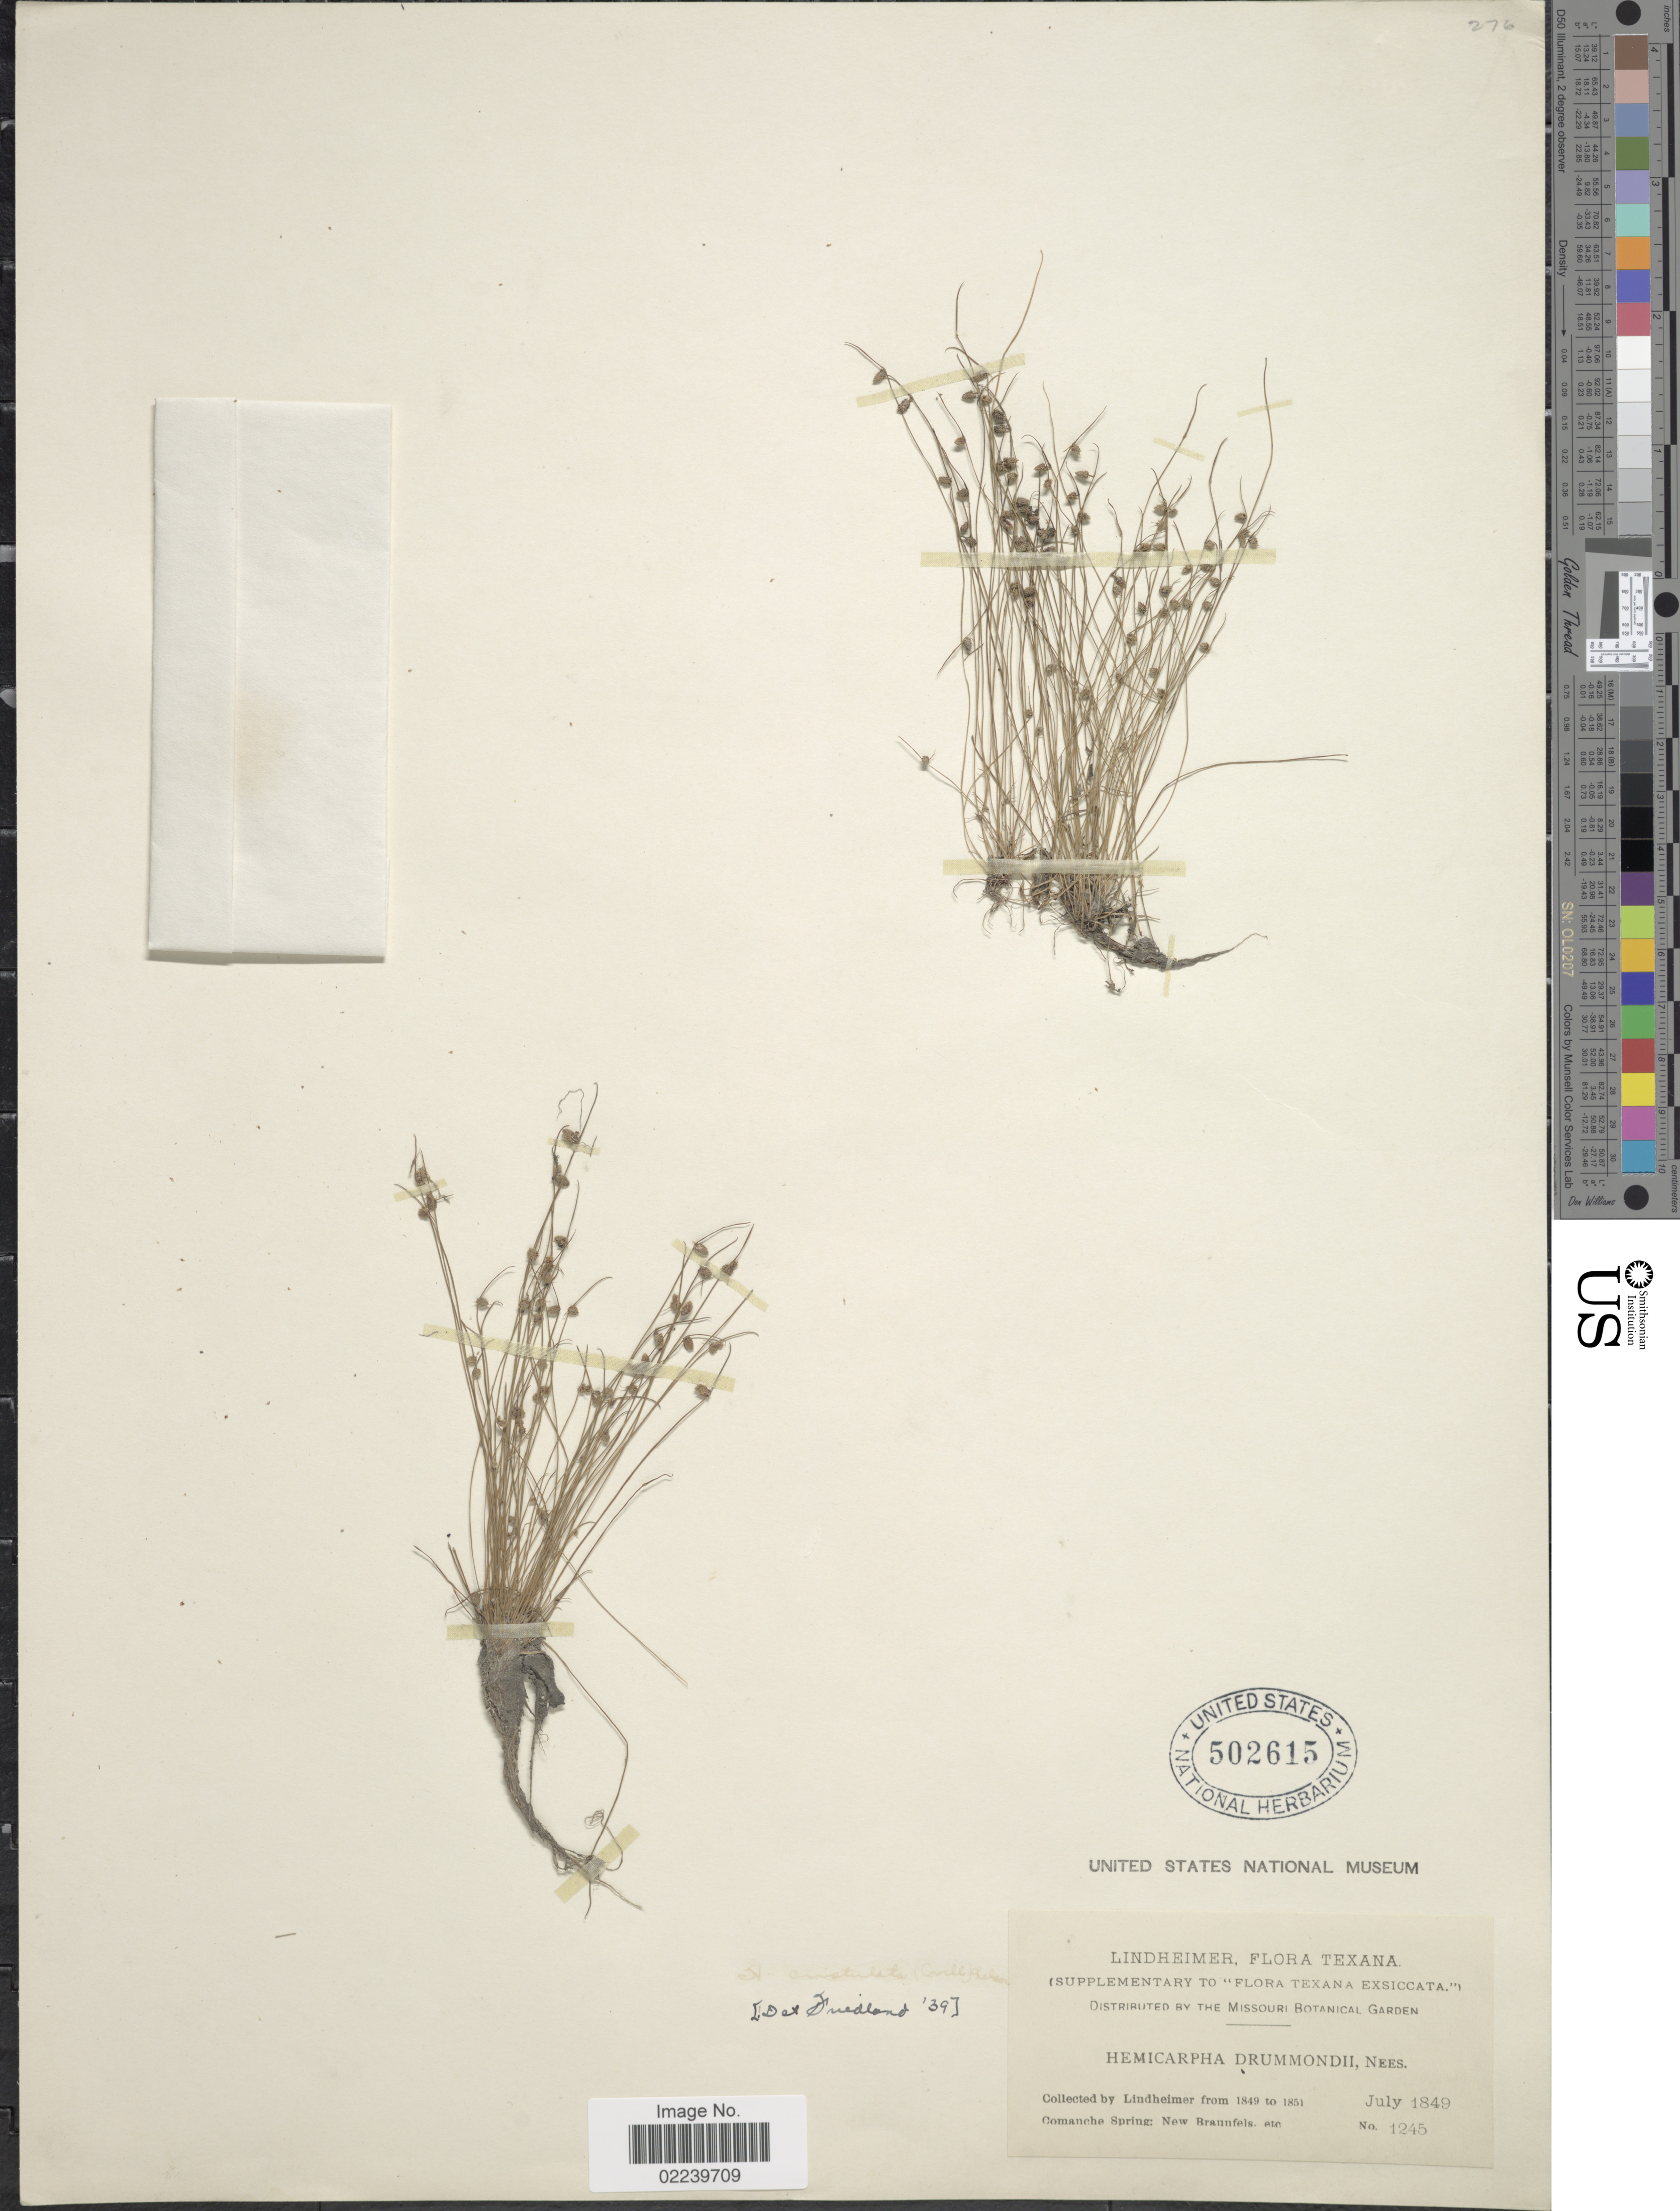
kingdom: Plantae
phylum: Tracheophyta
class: Liliopsida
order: Poales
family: Cyperaceae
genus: Cyperus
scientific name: Cyperus hemidrummondii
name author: Goetgh.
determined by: Strong, M. T., (US), Smithsonian Institution - National Museum of Natural History (UNITED STATES)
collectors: -. Lindheimer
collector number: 1245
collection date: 1849-07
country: United States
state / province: Texas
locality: Comanche Spring: New Brannfels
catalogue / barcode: US 502615